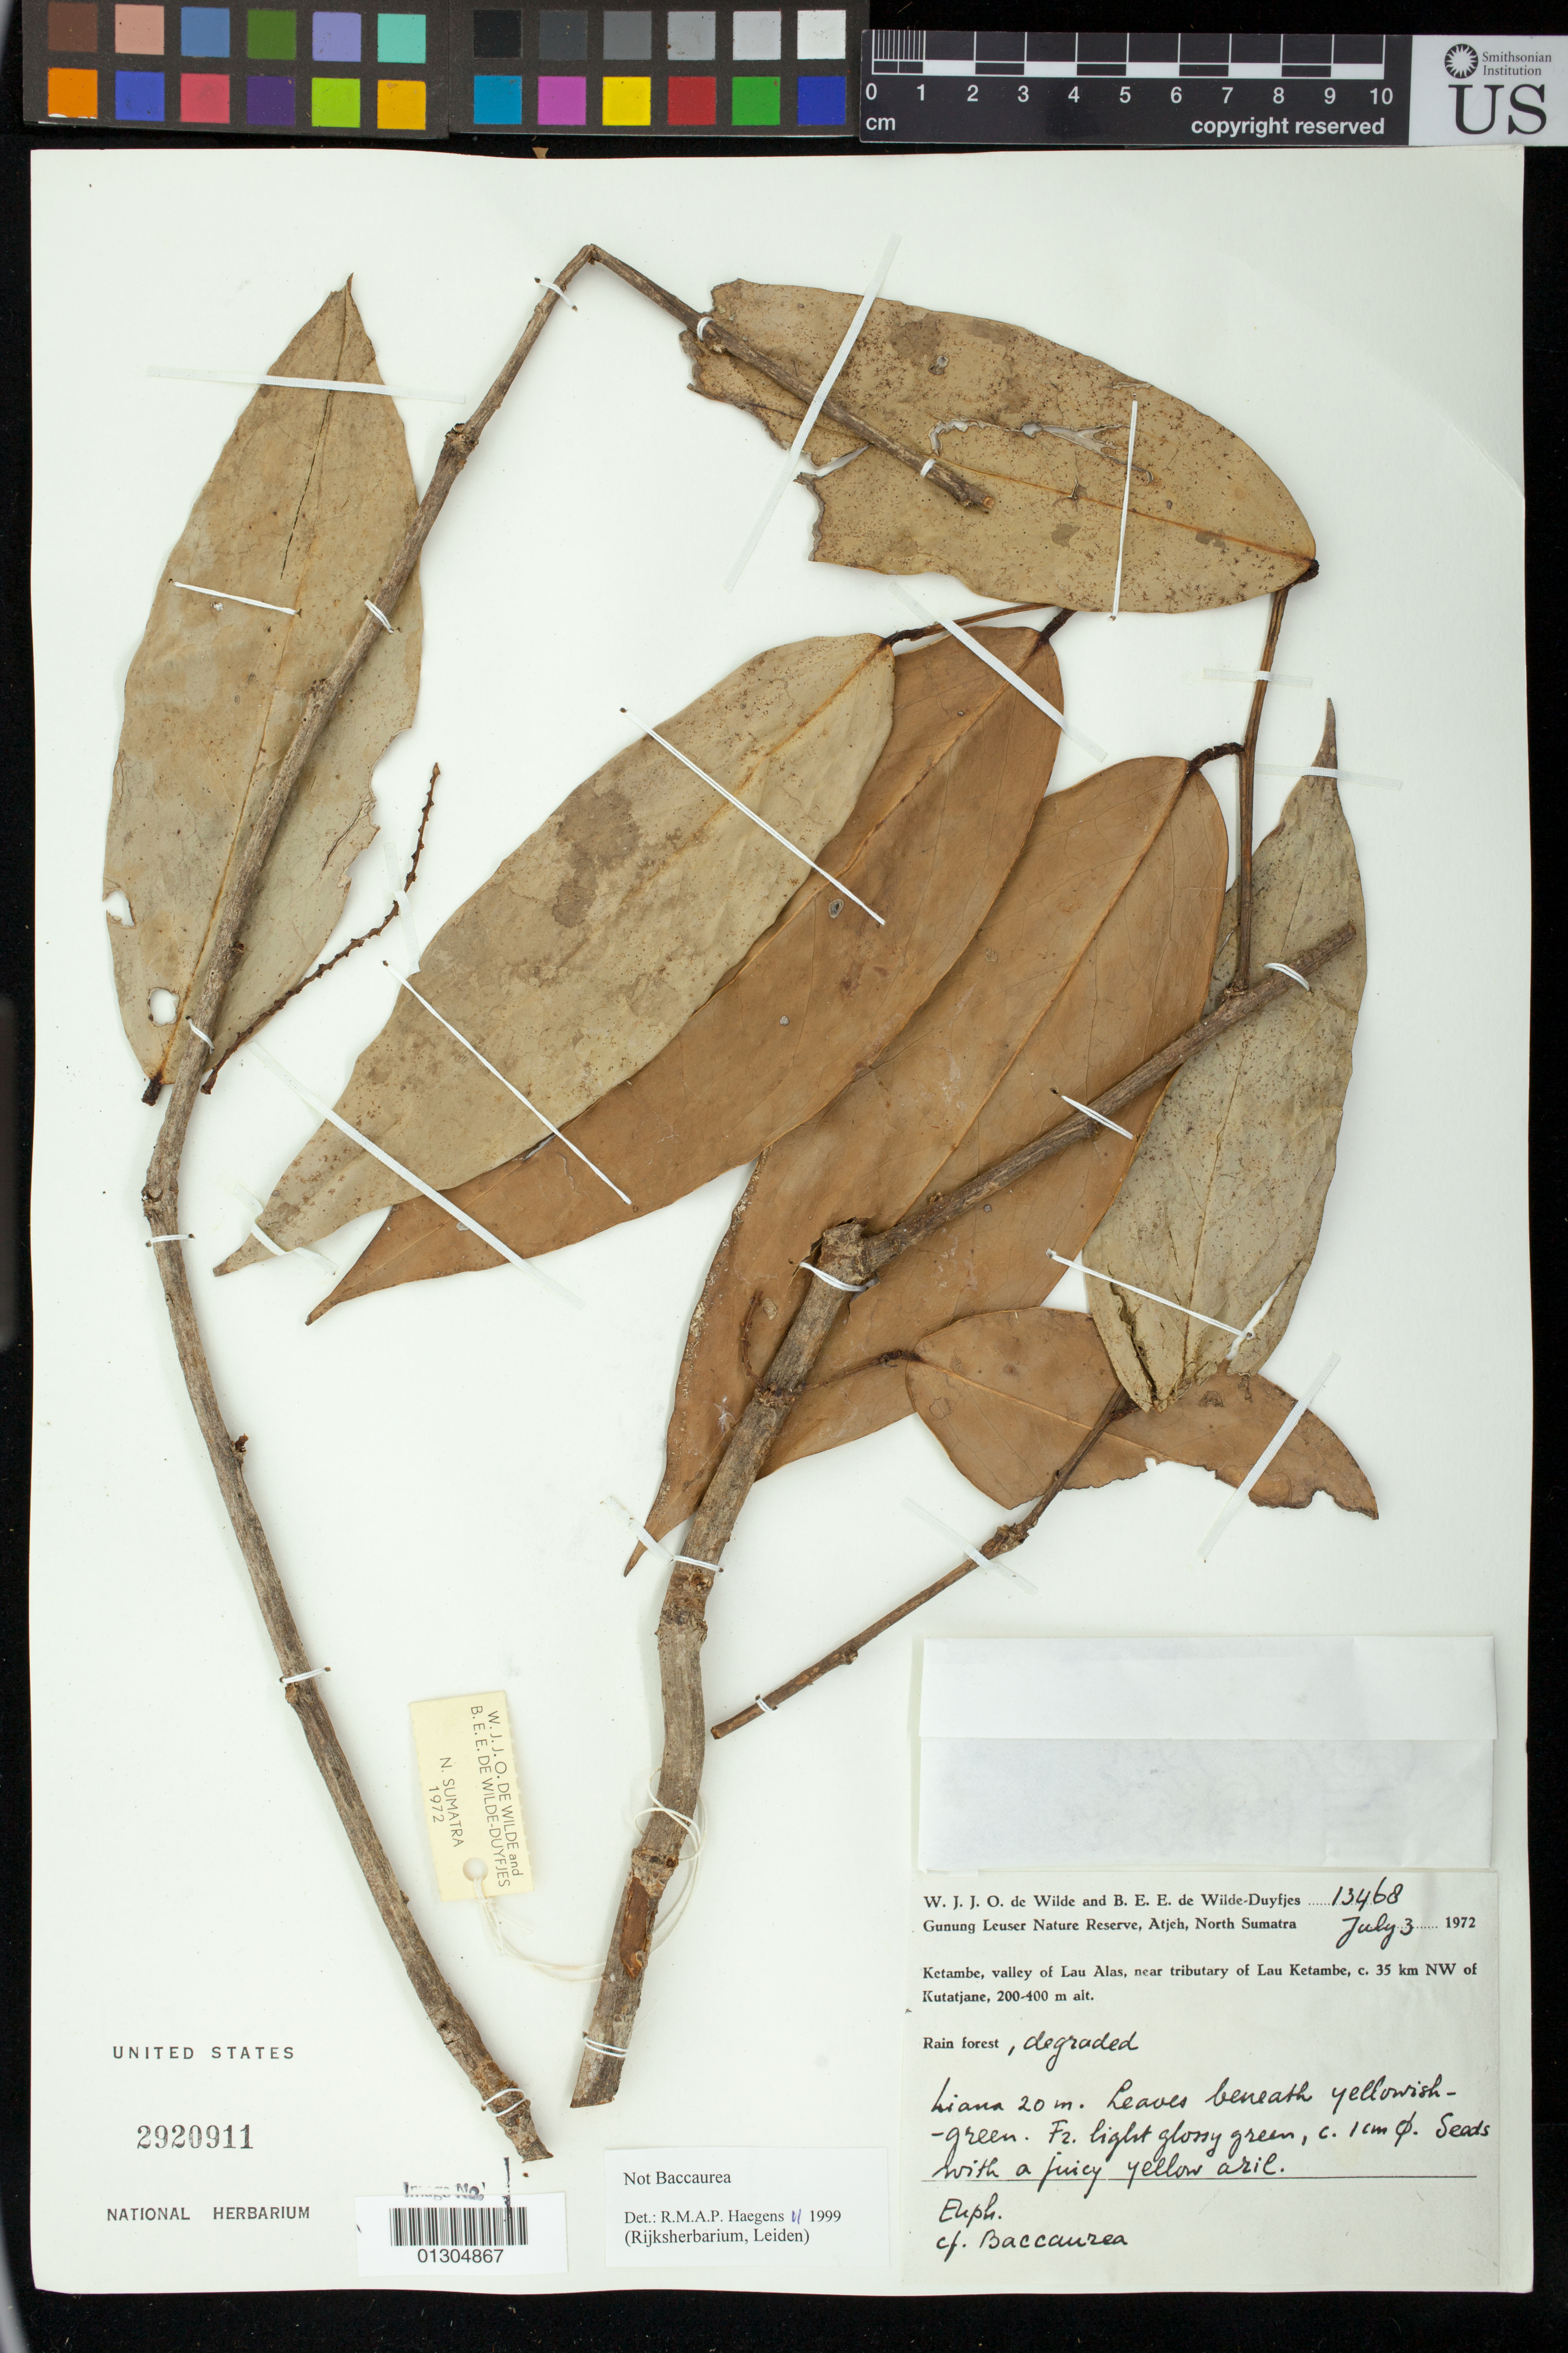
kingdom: Plantae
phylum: Tracheophyta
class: Magnoliopsida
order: Malpighiales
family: Euphorbiaceae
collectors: W. J. de Wilde & B. E. de Wilde-Duyfjes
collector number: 13468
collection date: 1972-07-03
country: Indonesia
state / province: Sumatra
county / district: Aceh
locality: Gunung Leuser Nature Reserve,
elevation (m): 200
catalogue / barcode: US 2920911